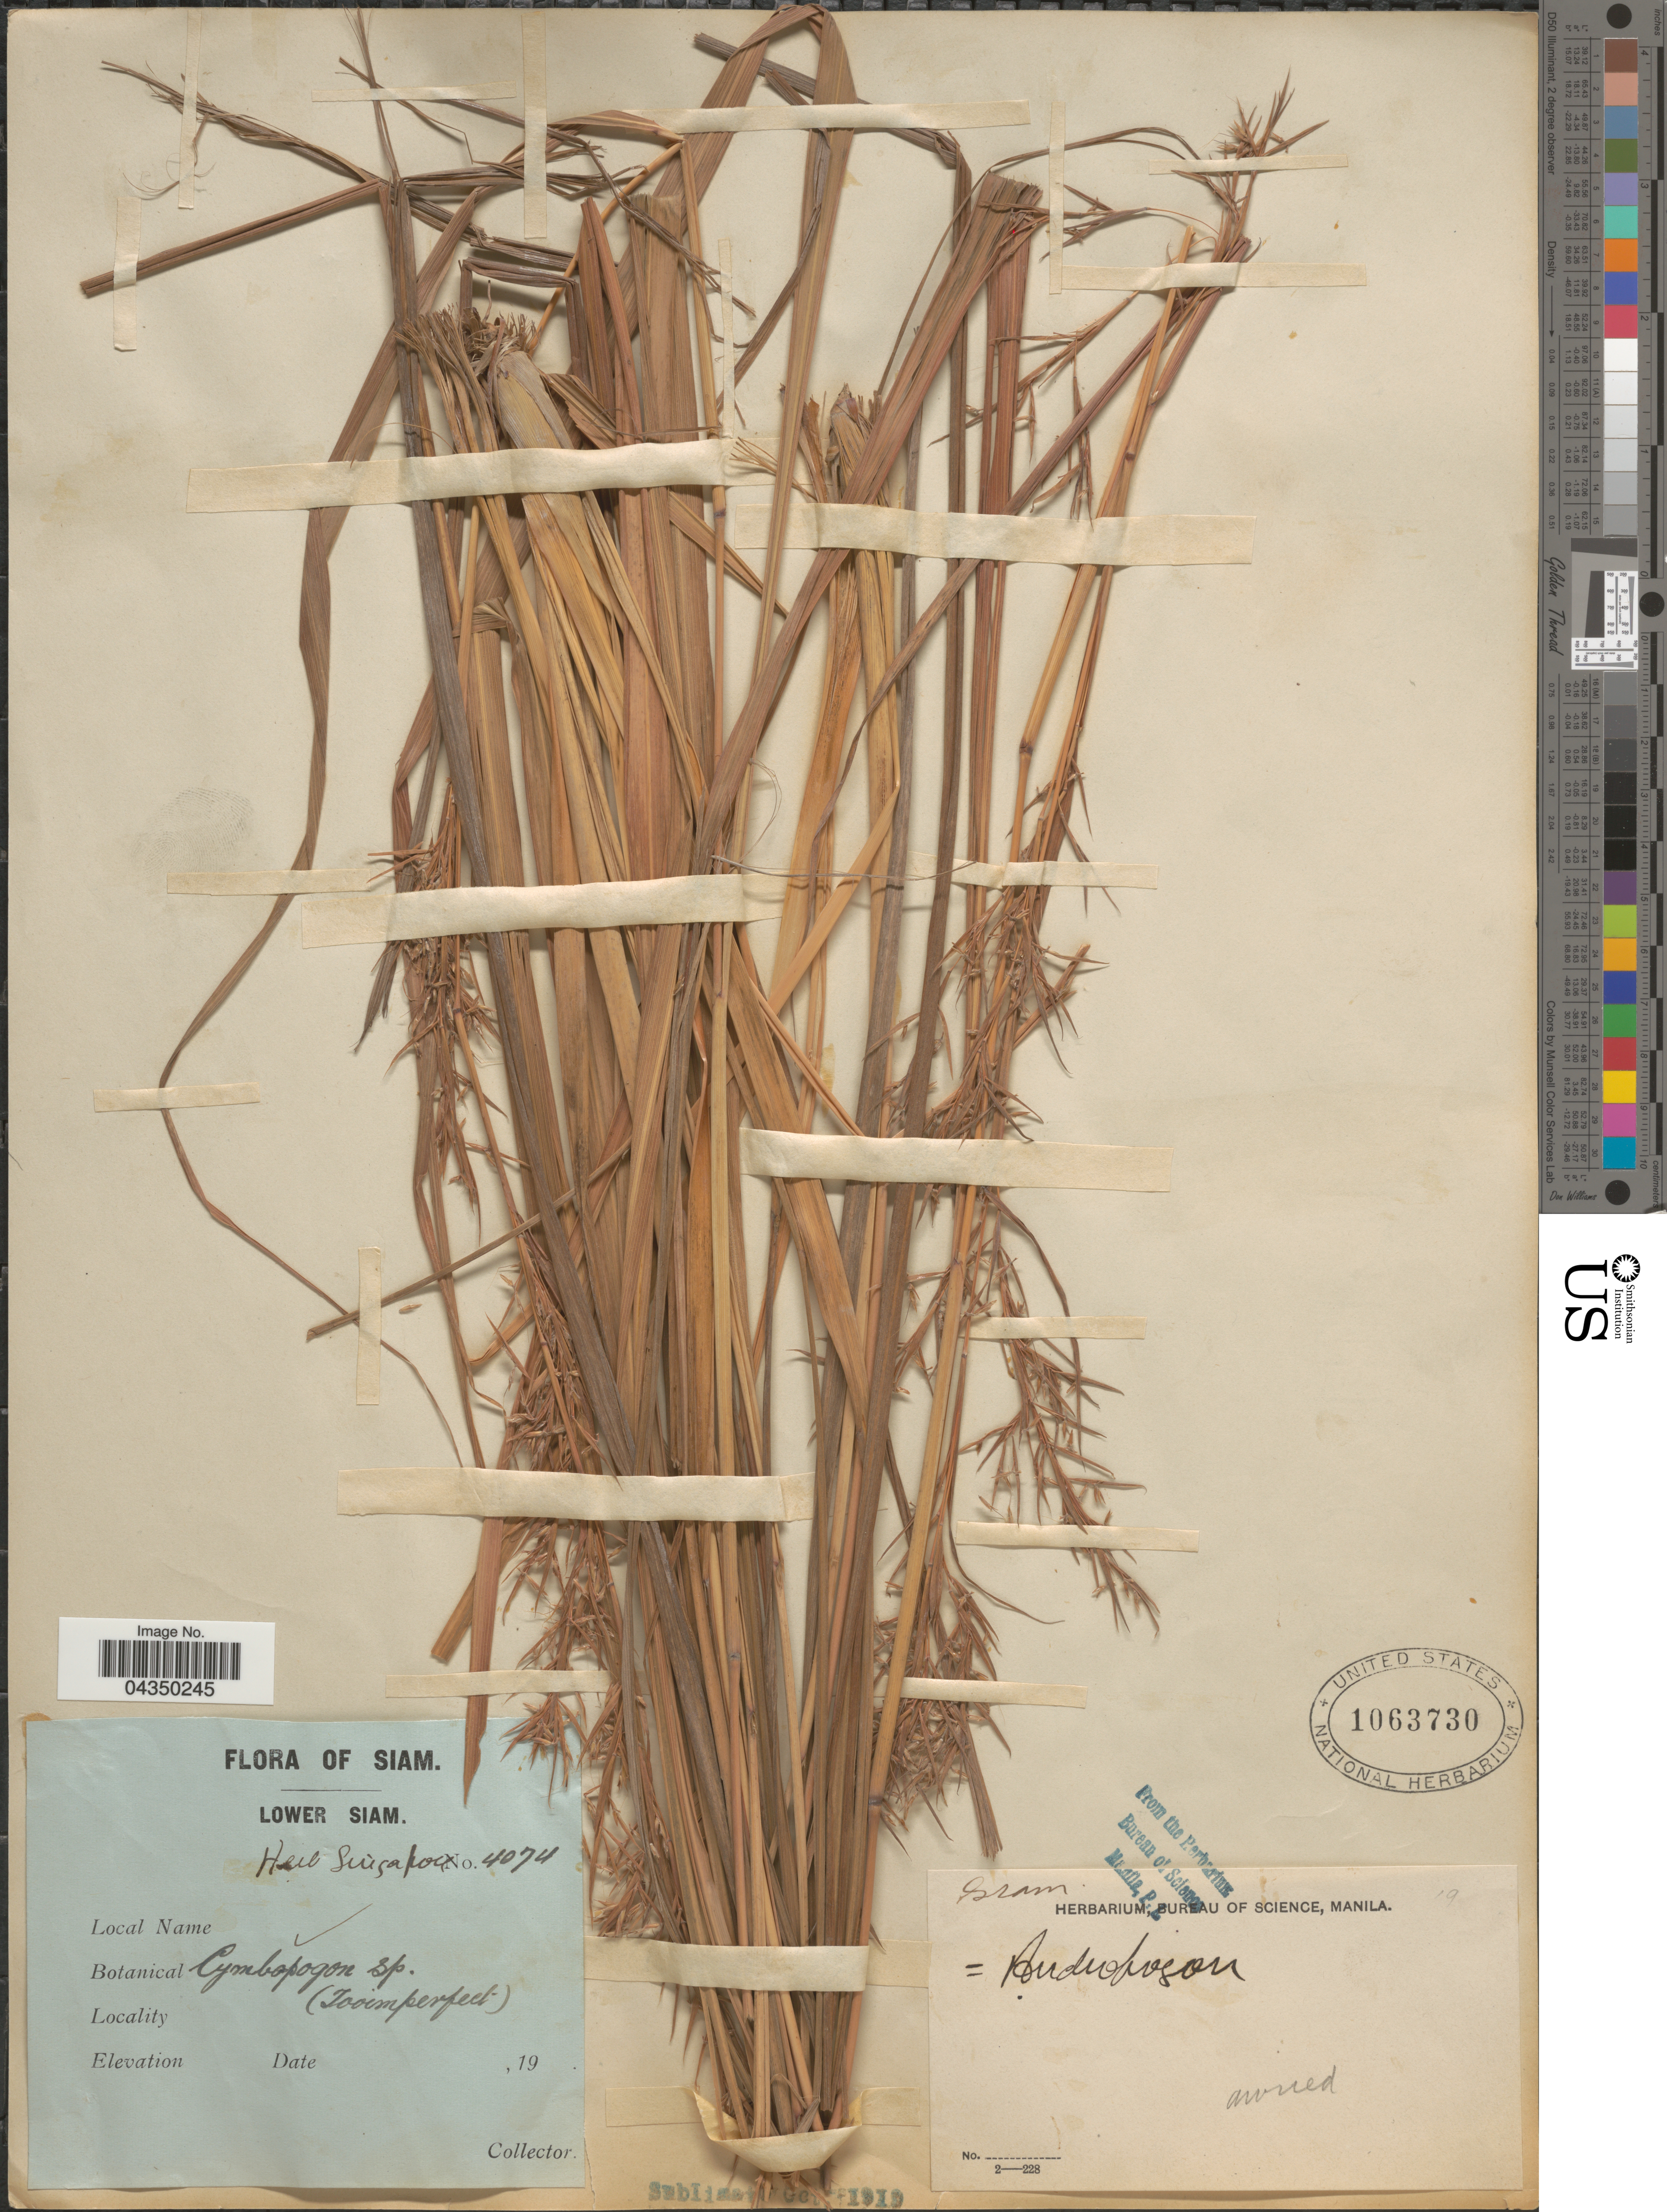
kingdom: Plantae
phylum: Tracheophyta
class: Liliopsida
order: Poales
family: Poaceae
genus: Cymbopogon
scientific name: Cymbopogon sp.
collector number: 4074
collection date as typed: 19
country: Thailand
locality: Siam. Lower Siam.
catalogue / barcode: US 1063730